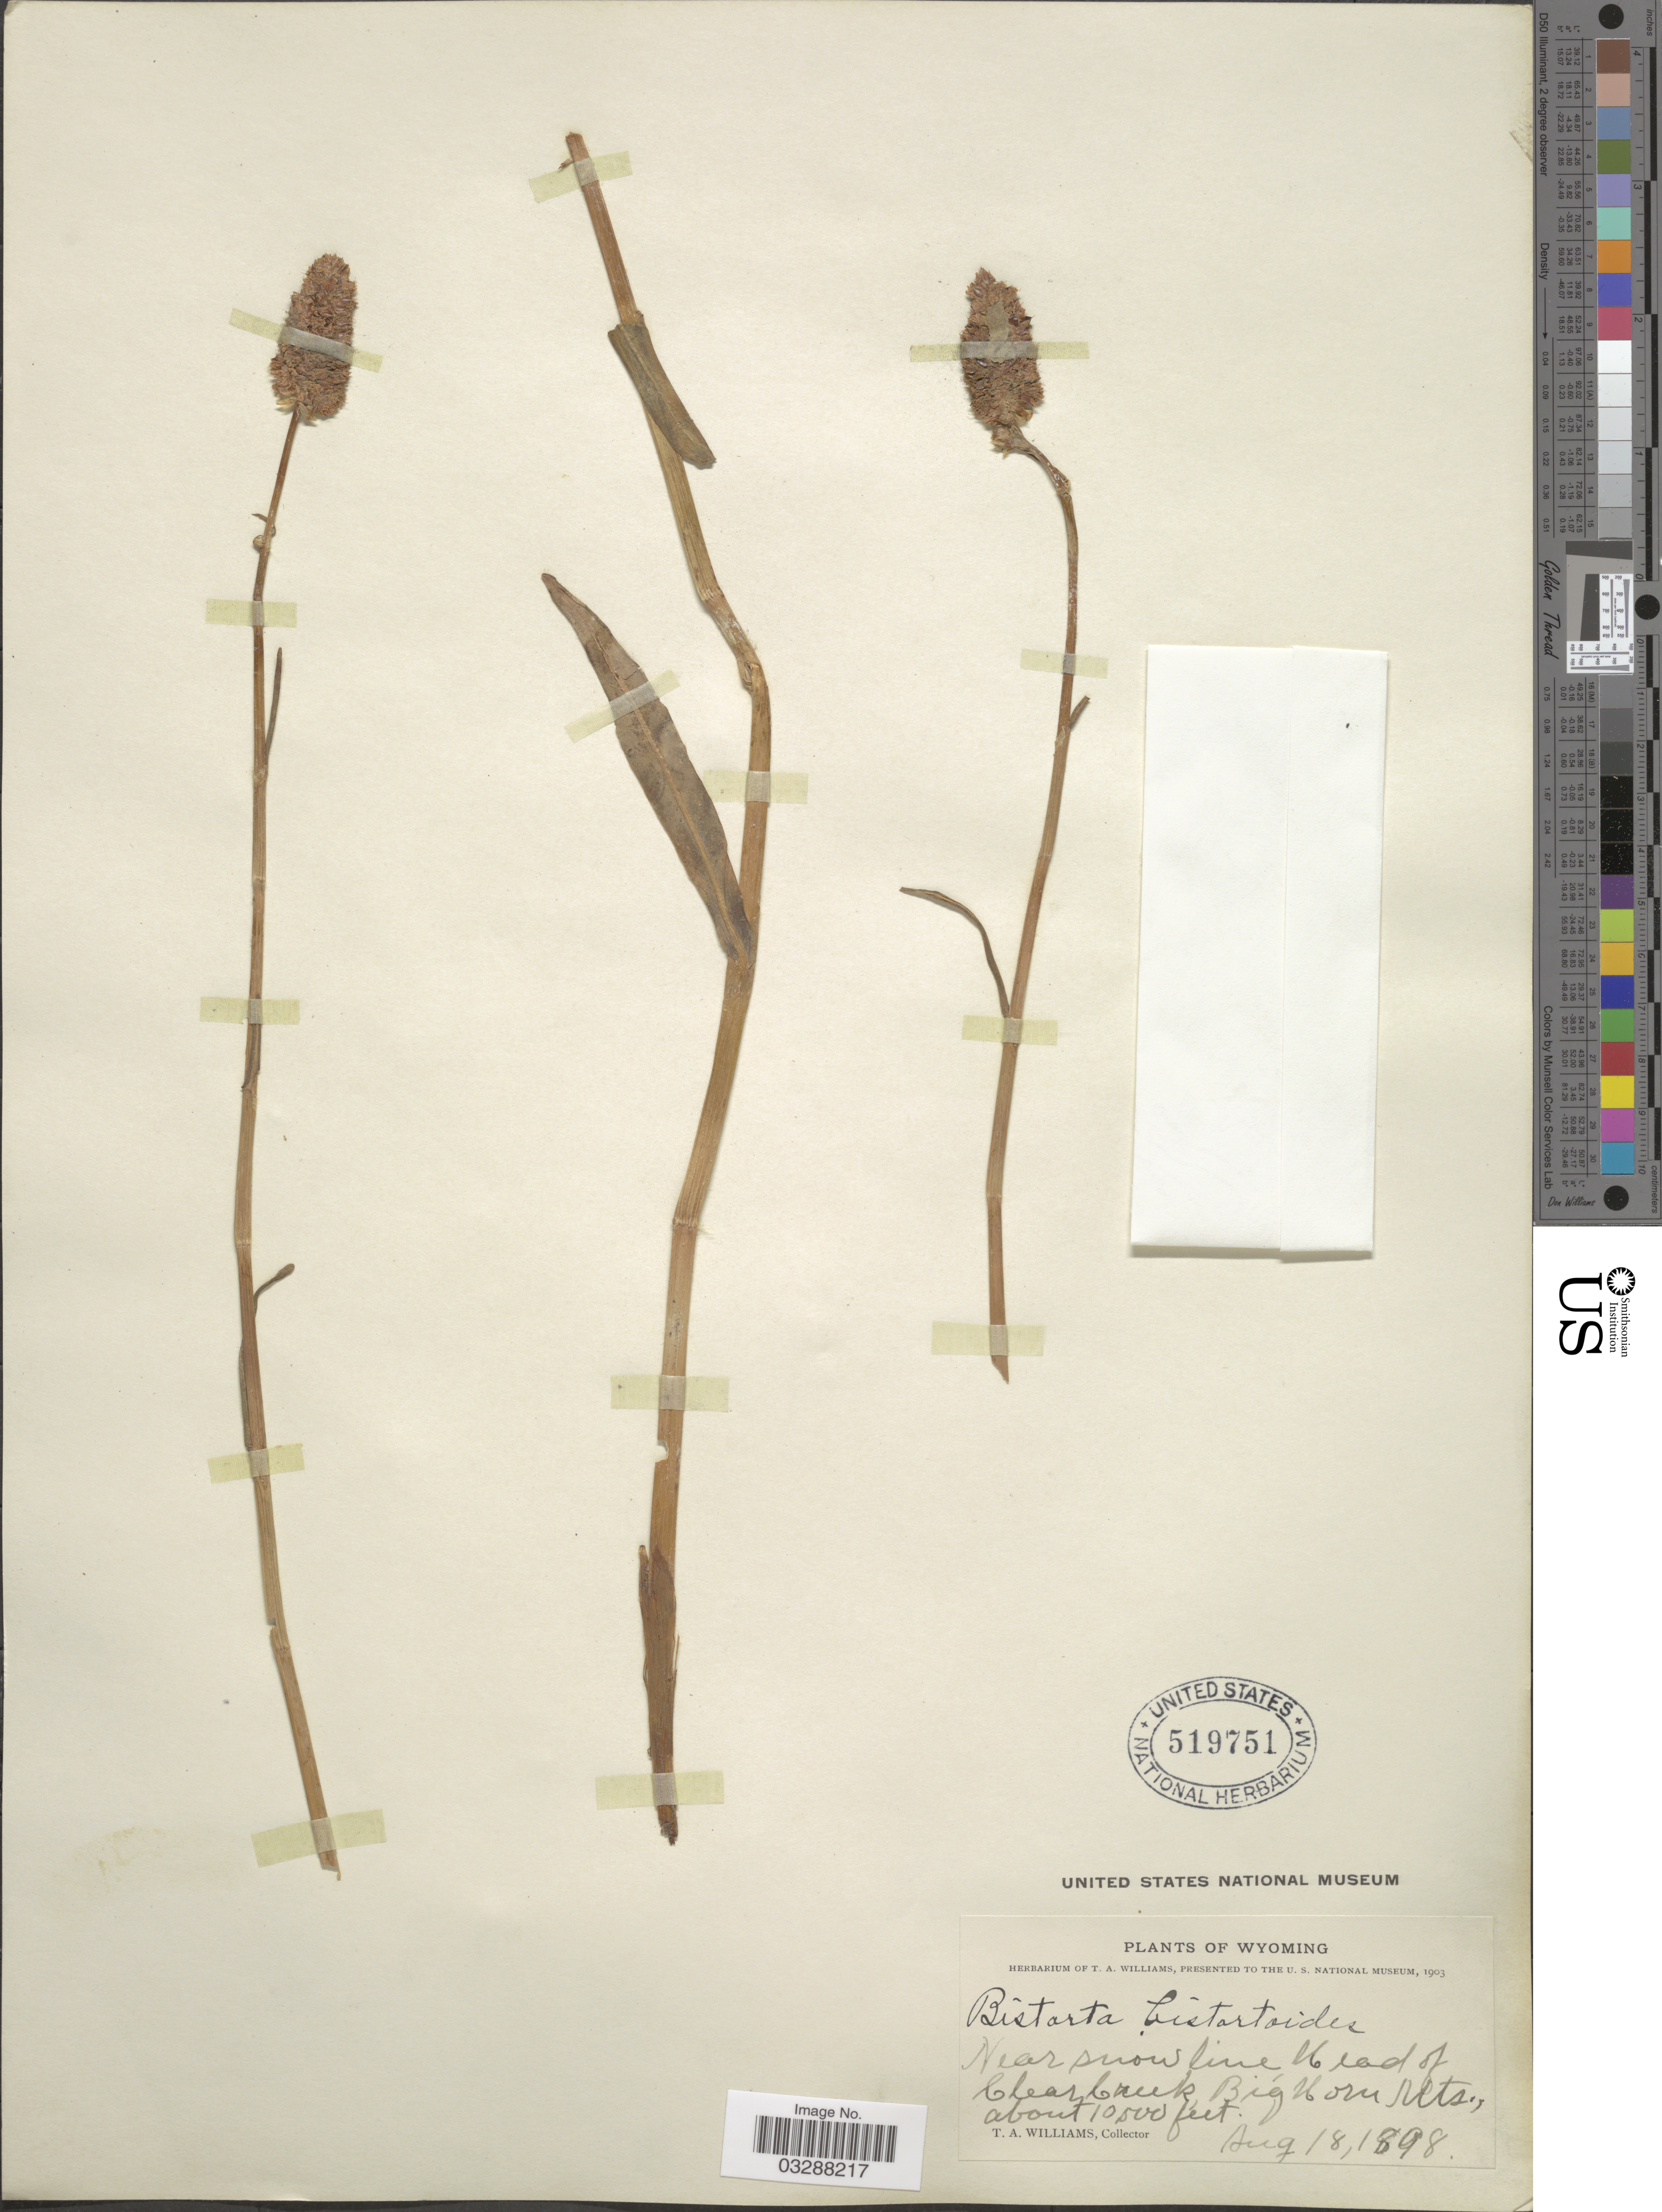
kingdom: Plantae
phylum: Tracheophyta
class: Magnoliopsida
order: Caryophyllales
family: Polygonaceae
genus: Polygonum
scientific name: Polygonum bistortoides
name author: Pursh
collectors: T. Williams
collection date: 1898-08-18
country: United States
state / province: Wyoming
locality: Near snow line, Head of Clear Creek, Big Horn Mts.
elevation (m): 3048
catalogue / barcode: US 519751